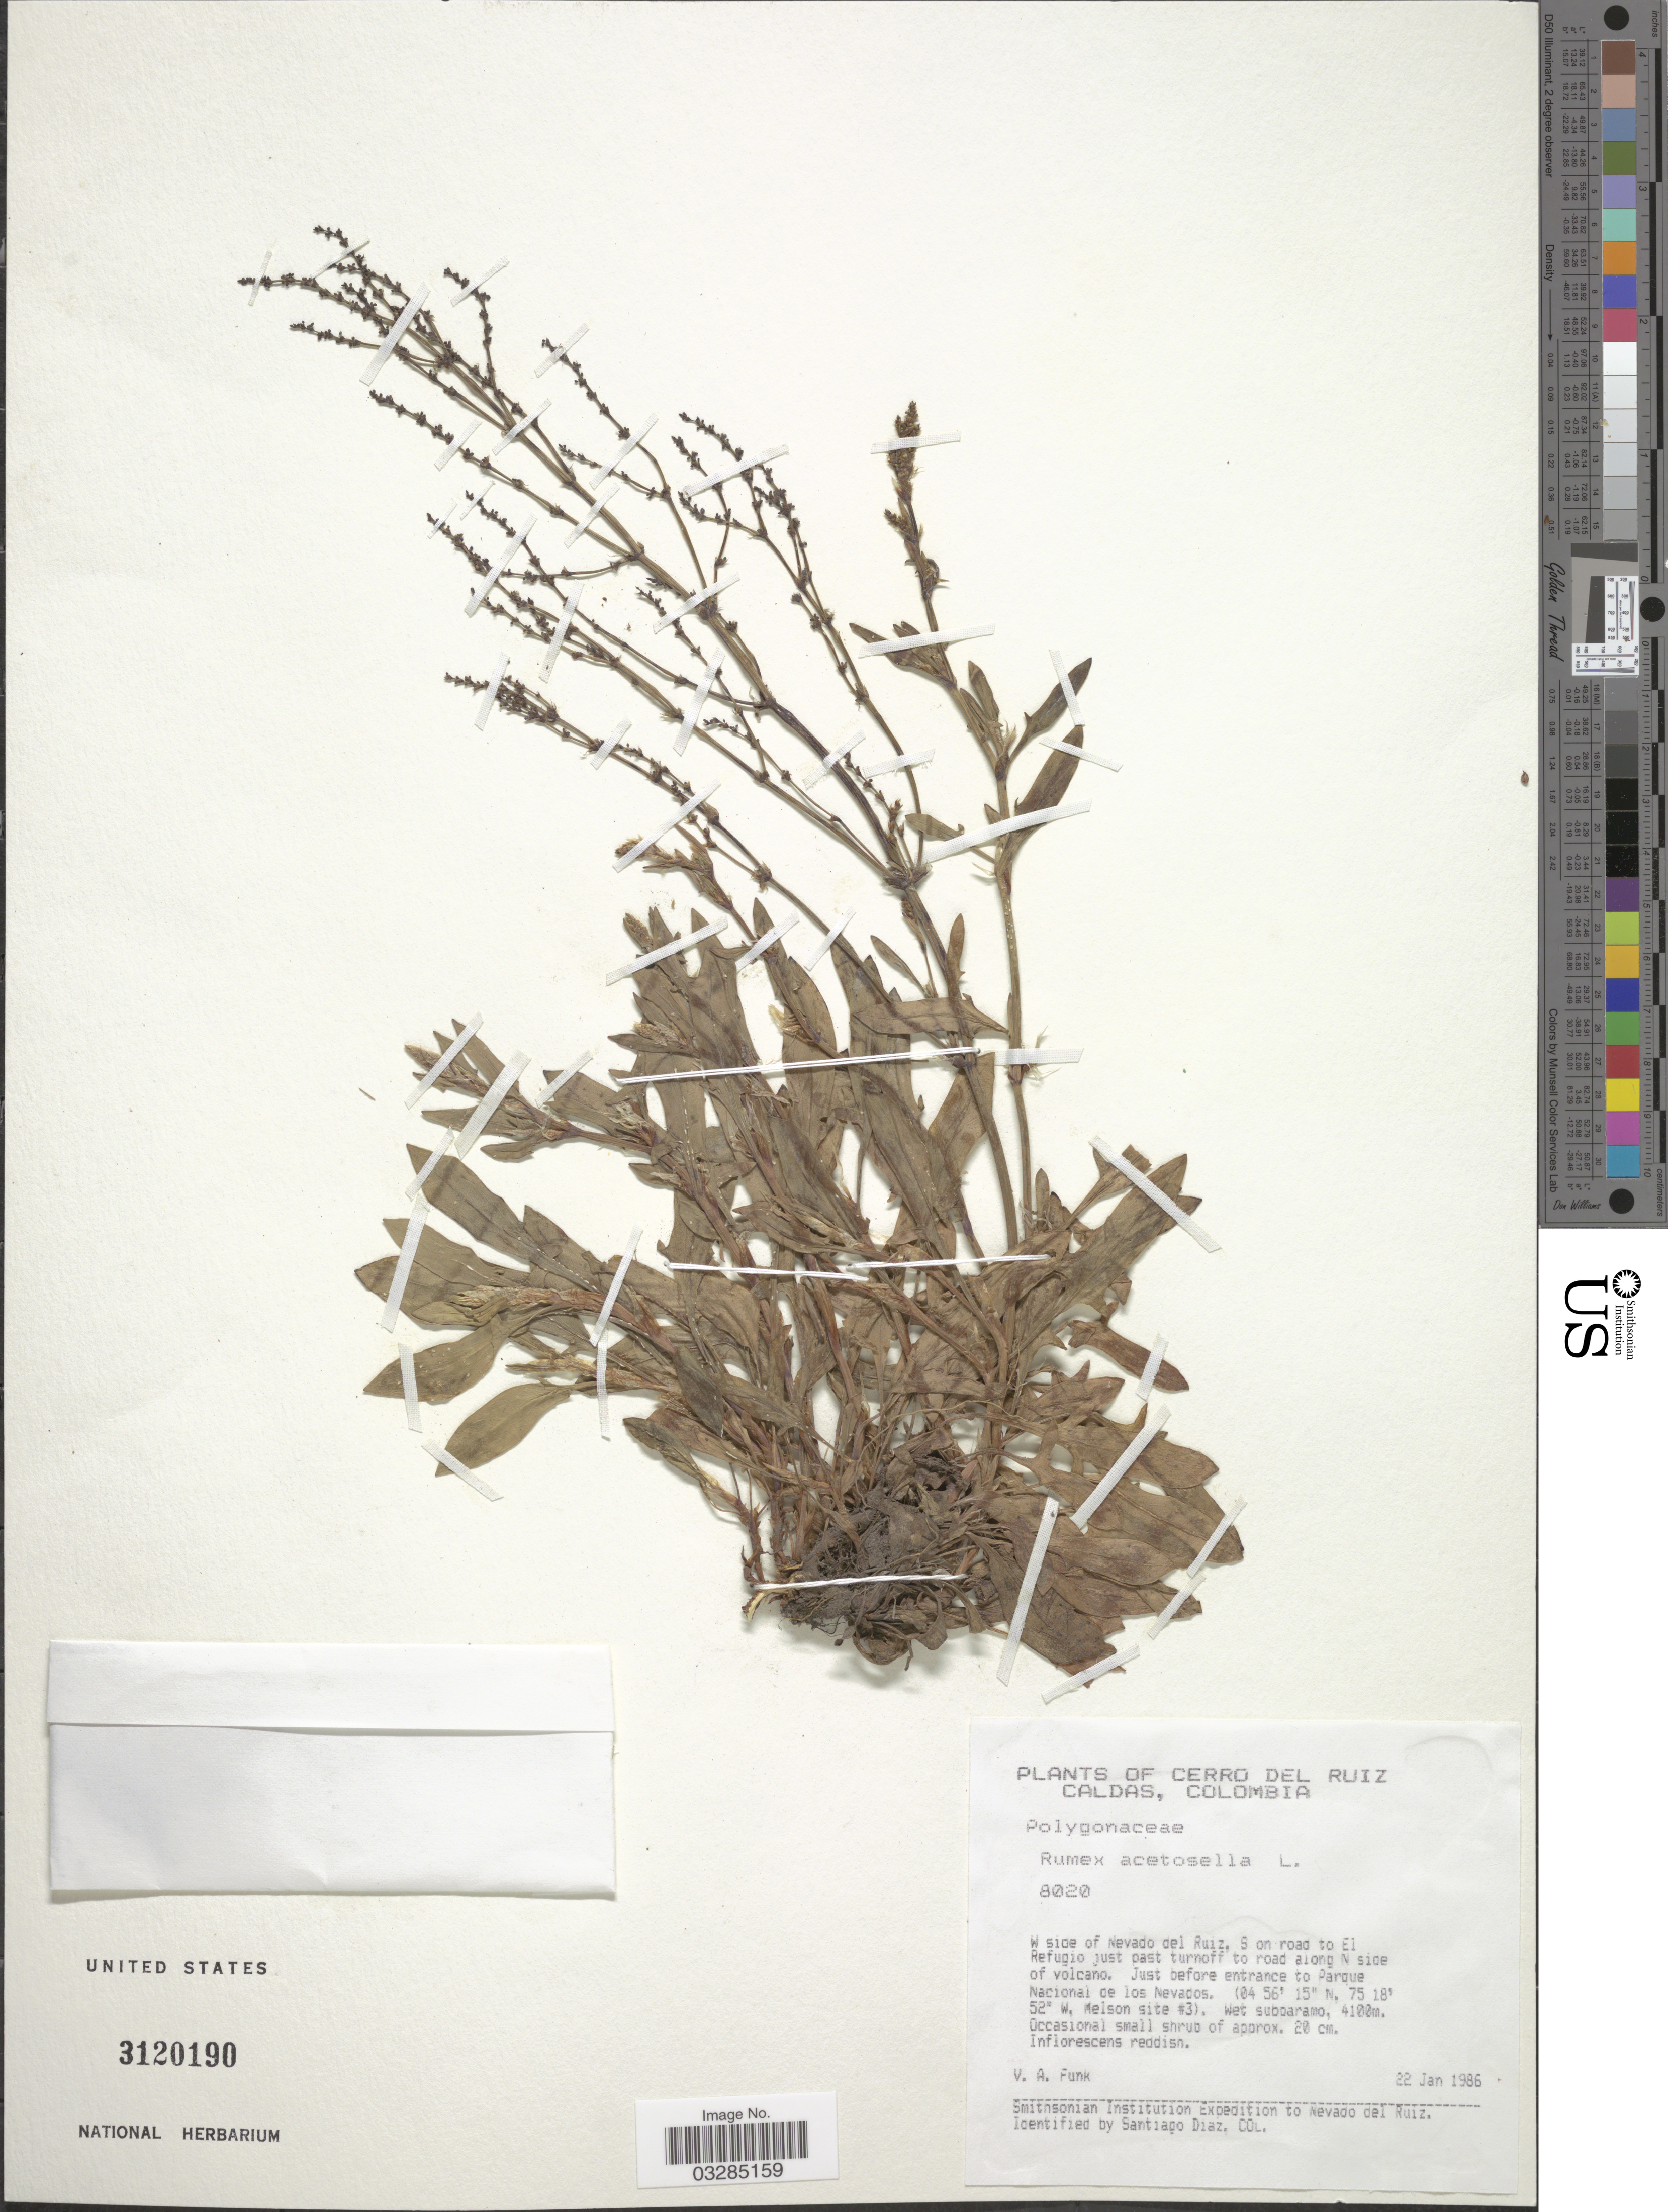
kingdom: Plantae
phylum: Tracheophyta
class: Magnoliopsida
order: Caryophyllales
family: Polygonaceae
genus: Rumex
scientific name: Rumex acetosella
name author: L.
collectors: V. Funk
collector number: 8020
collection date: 1986-01-22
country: Colombia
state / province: Caldas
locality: Cerro del Ruiz Caldas. W side of Nevado del Ruiz, S on road to El Refugio just past turnoff to road along N side of volcano. Just before entrance to Parque Nacional de los Nevados.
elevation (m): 4100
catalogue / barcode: US 3120190